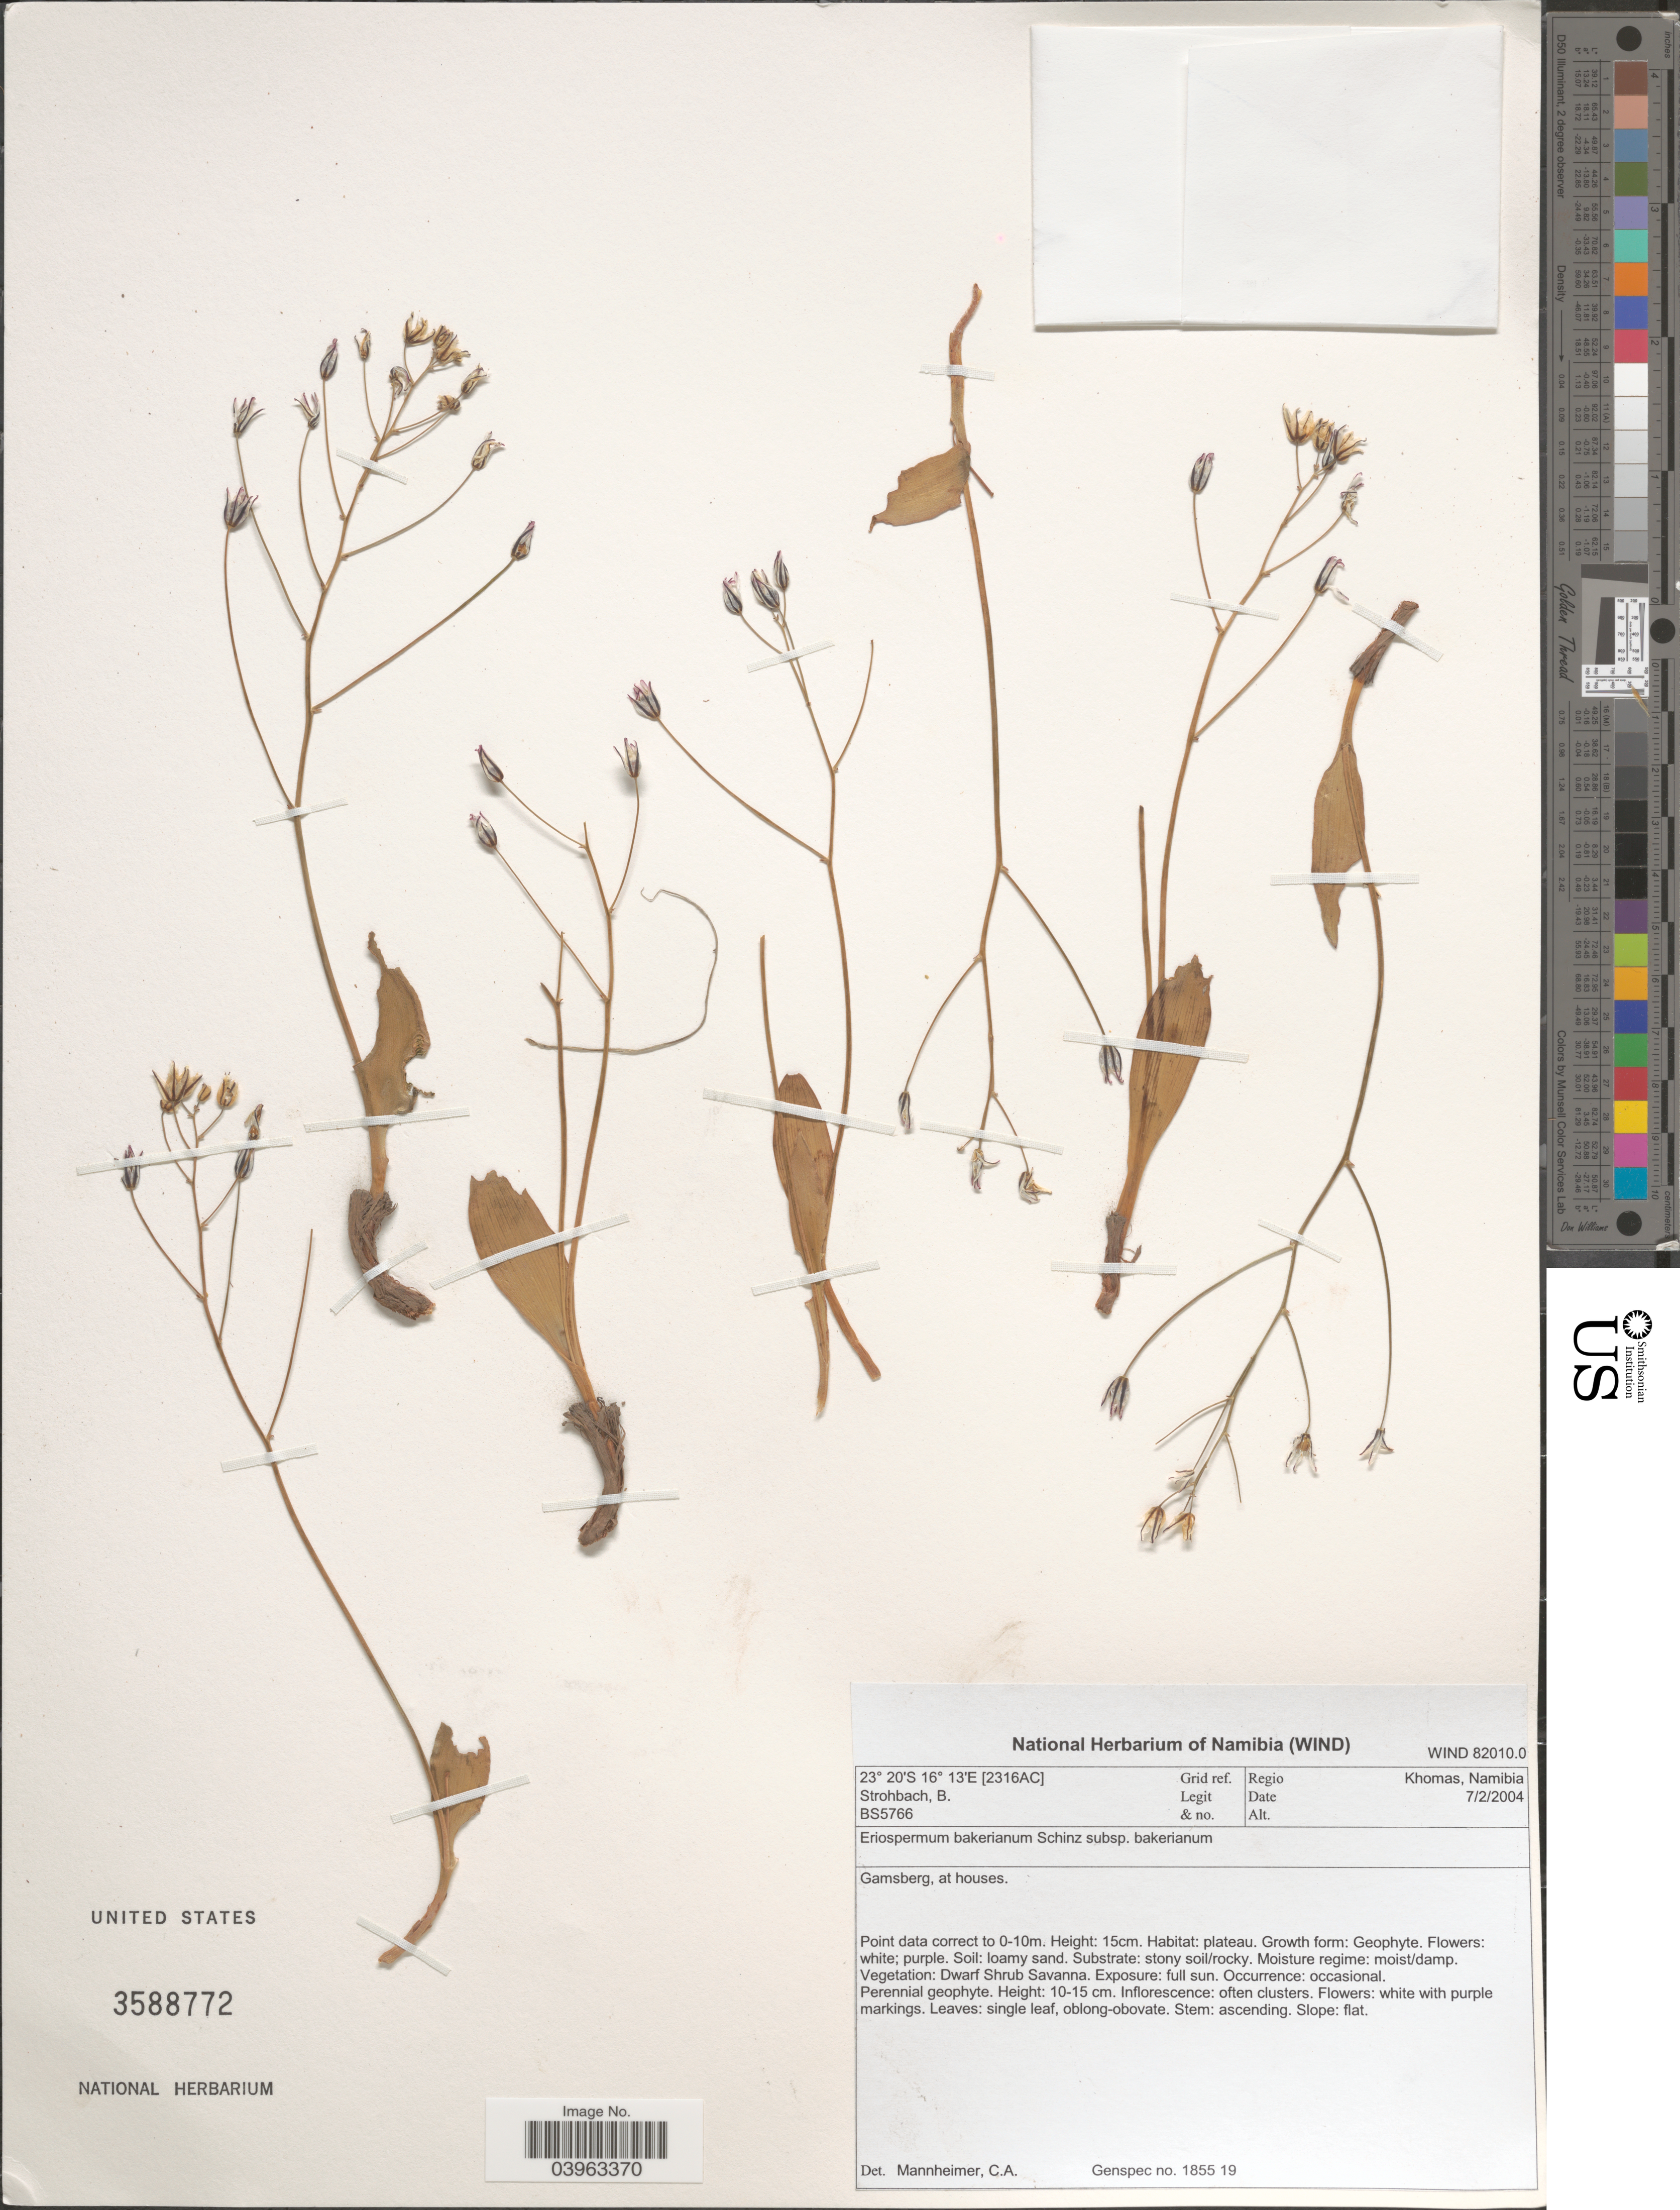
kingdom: Plantae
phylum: Tracheophyta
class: Liliopsida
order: Asparagales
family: Asparagaceae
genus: Eriospermum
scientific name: Eriospermum bakerianum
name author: Schinz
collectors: B. Strohbach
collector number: BS5766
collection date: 2004-02-07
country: Namibia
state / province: Khomas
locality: Grid ref. [2316AC]. Regio Khomas. Gamsberg, at houses.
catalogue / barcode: US 3588772